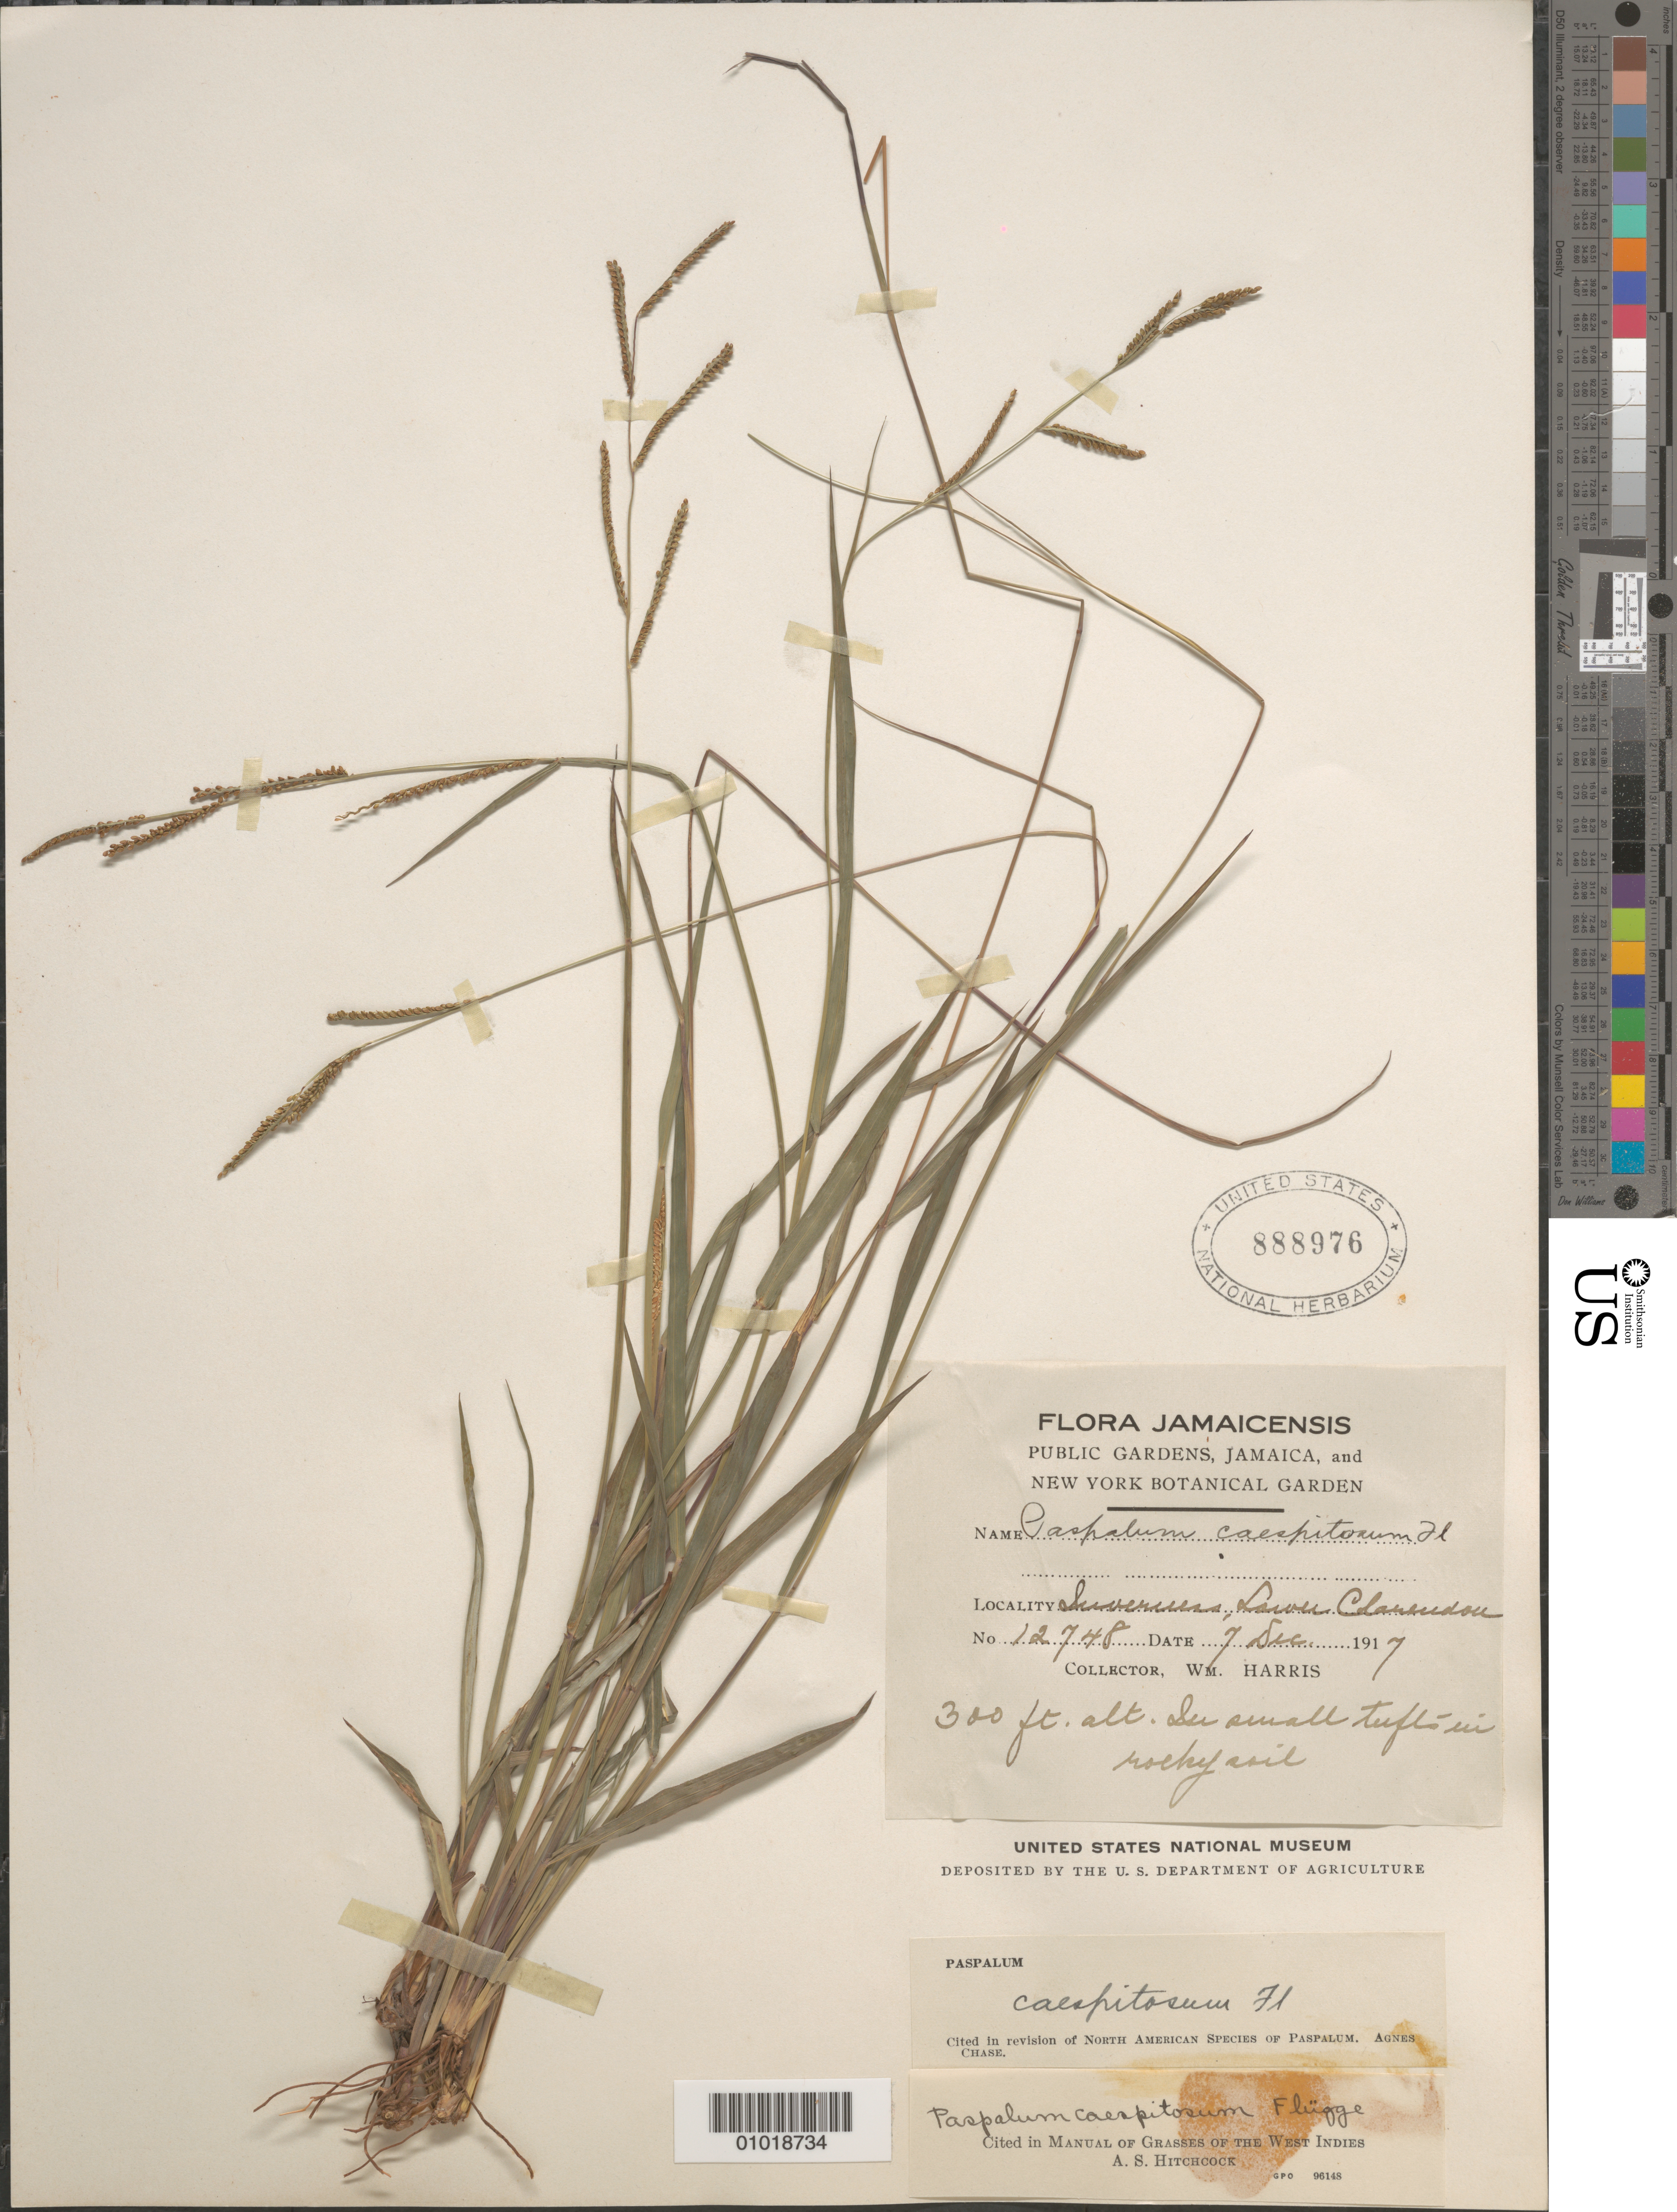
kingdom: Plantae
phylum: Tracheophyta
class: Liliopsida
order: Poales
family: Poaceae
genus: Paspalum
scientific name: Paspalum caespitosum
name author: Flüggé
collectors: W. Harris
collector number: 12748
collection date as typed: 07 Dec 1917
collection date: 1917-12-07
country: Jamaica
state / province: Clarendon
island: Jamaica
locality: Inverness, Lower Clarendon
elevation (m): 91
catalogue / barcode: US 888976